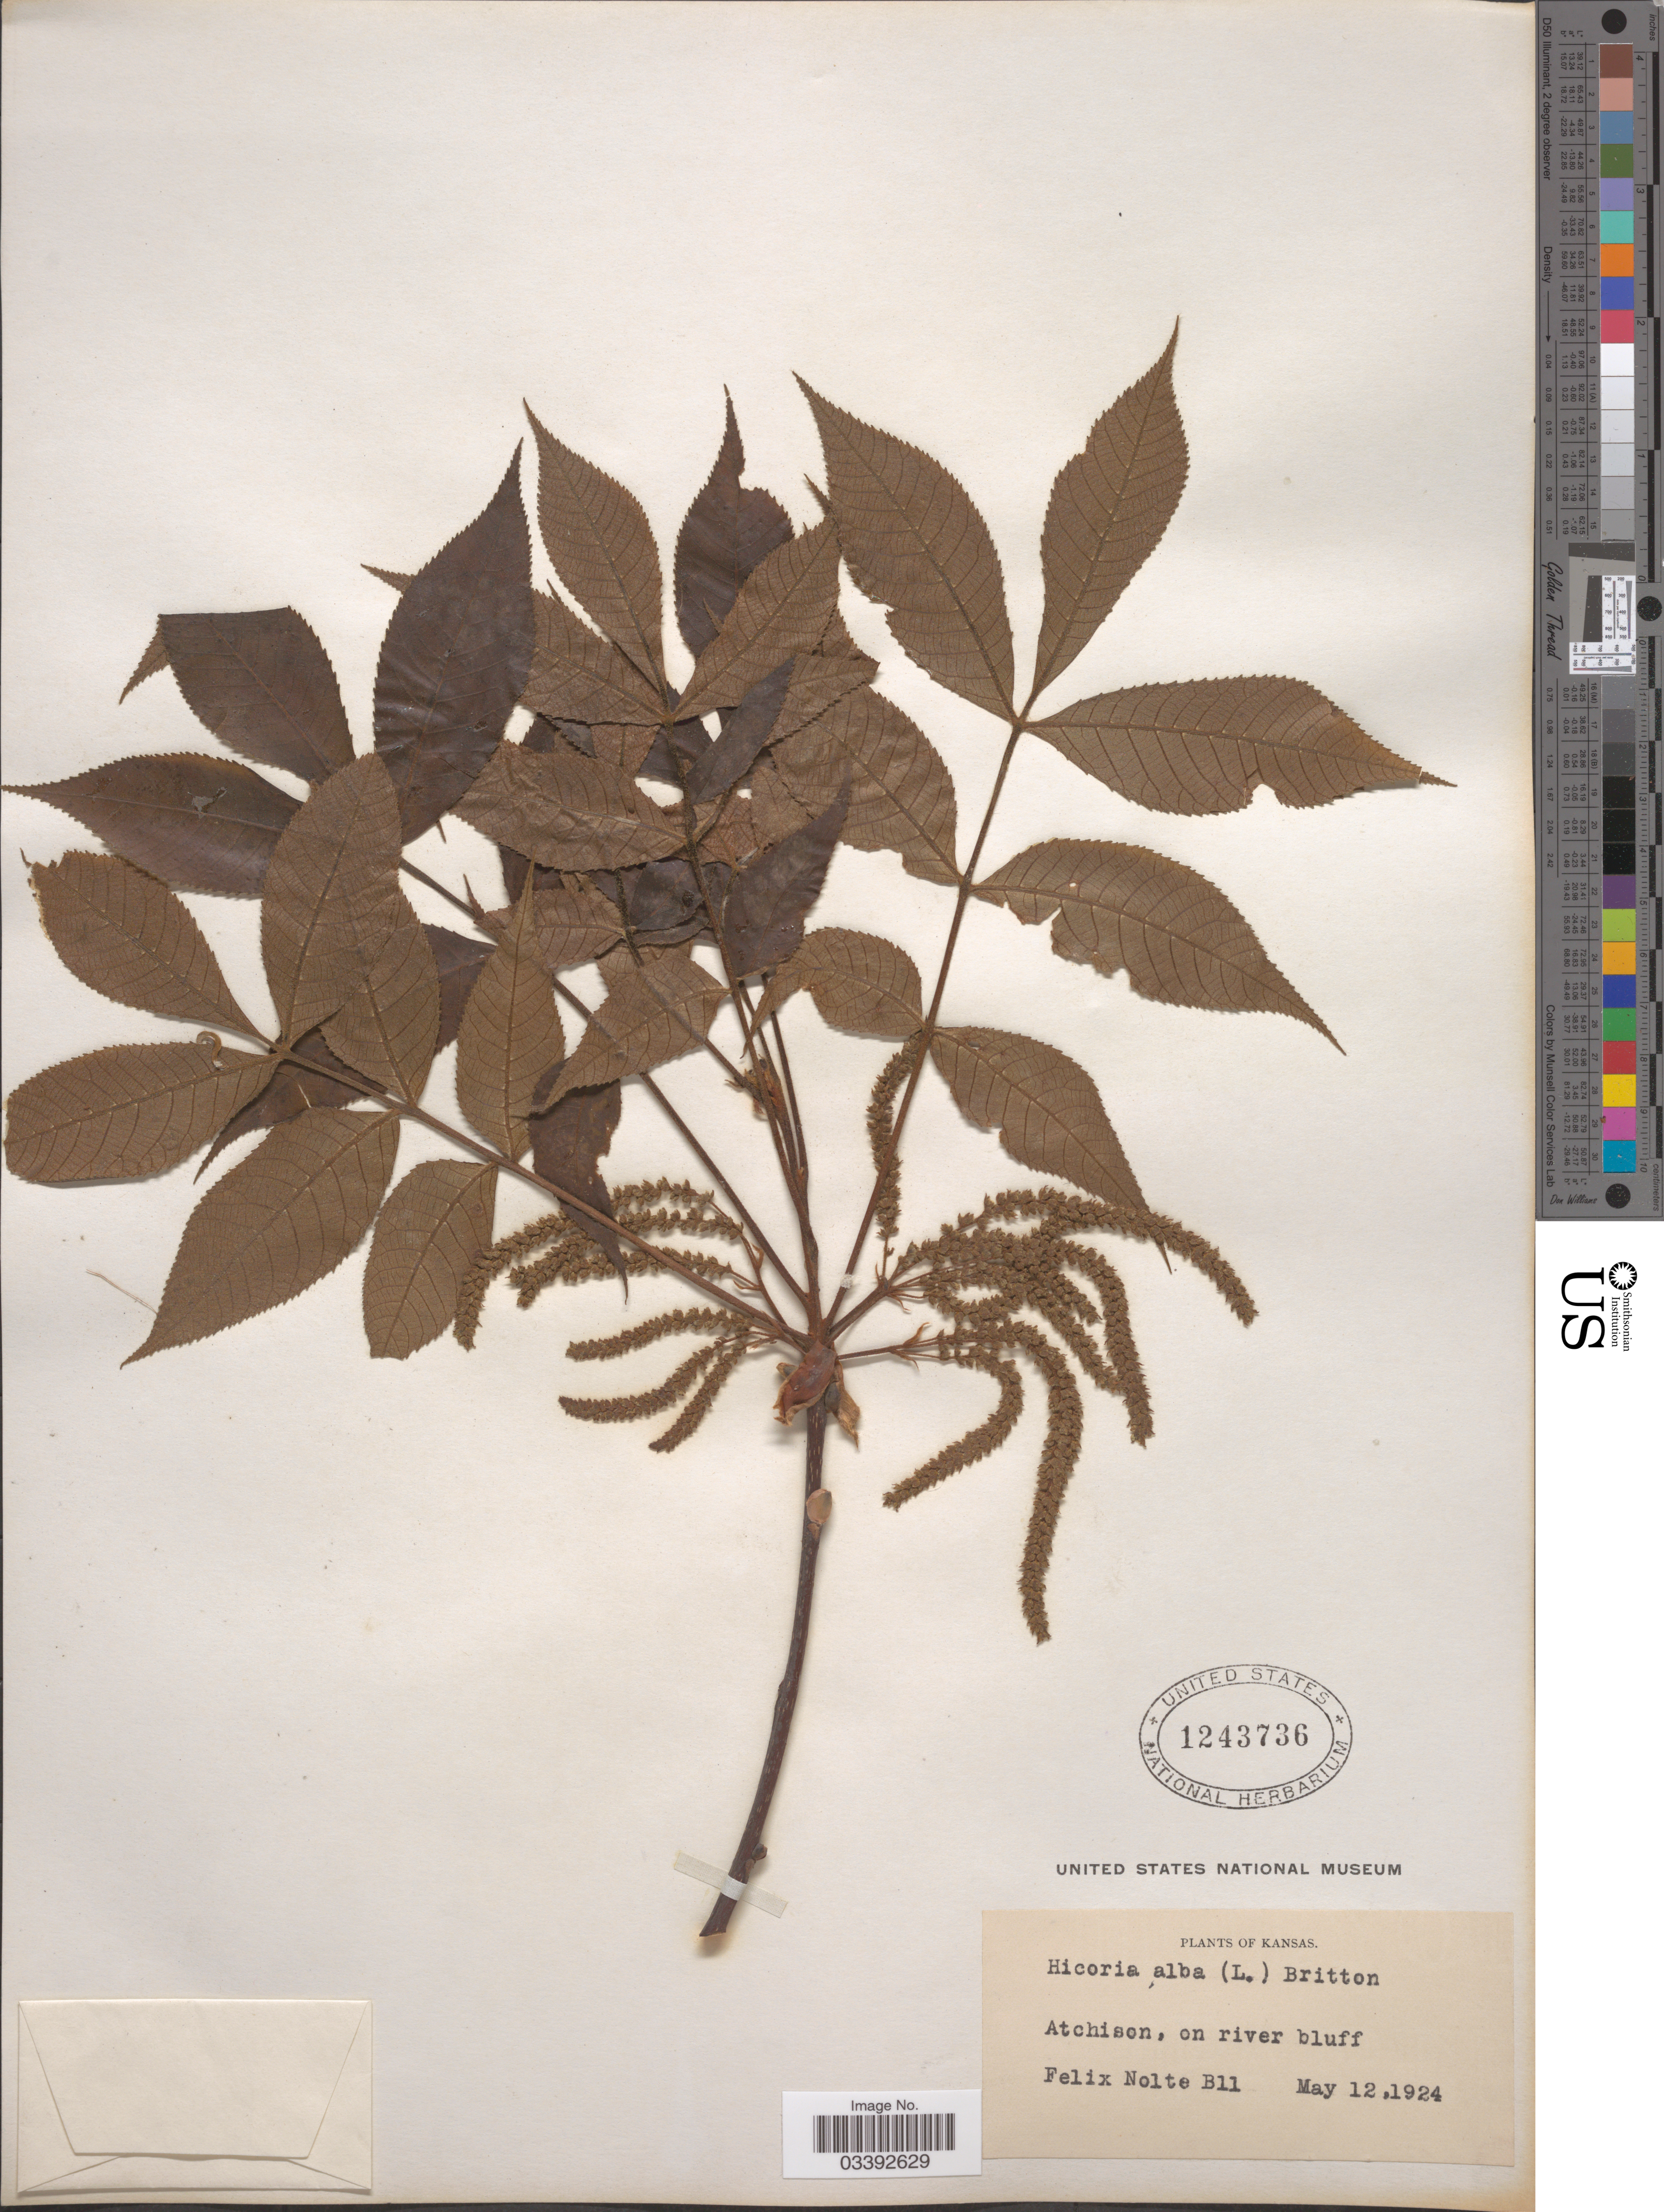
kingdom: Plantae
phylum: Tracheophyta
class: Magnoliopsida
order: Fagales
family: Juglandaceae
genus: Carya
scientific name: Carya tomentosa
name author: (Lam.) Nutt.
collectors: F. Nolte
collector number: B11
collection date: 1924-05-12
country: United States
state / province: Kansas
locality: Atchison, on river bluff.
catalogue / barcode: US 1243736